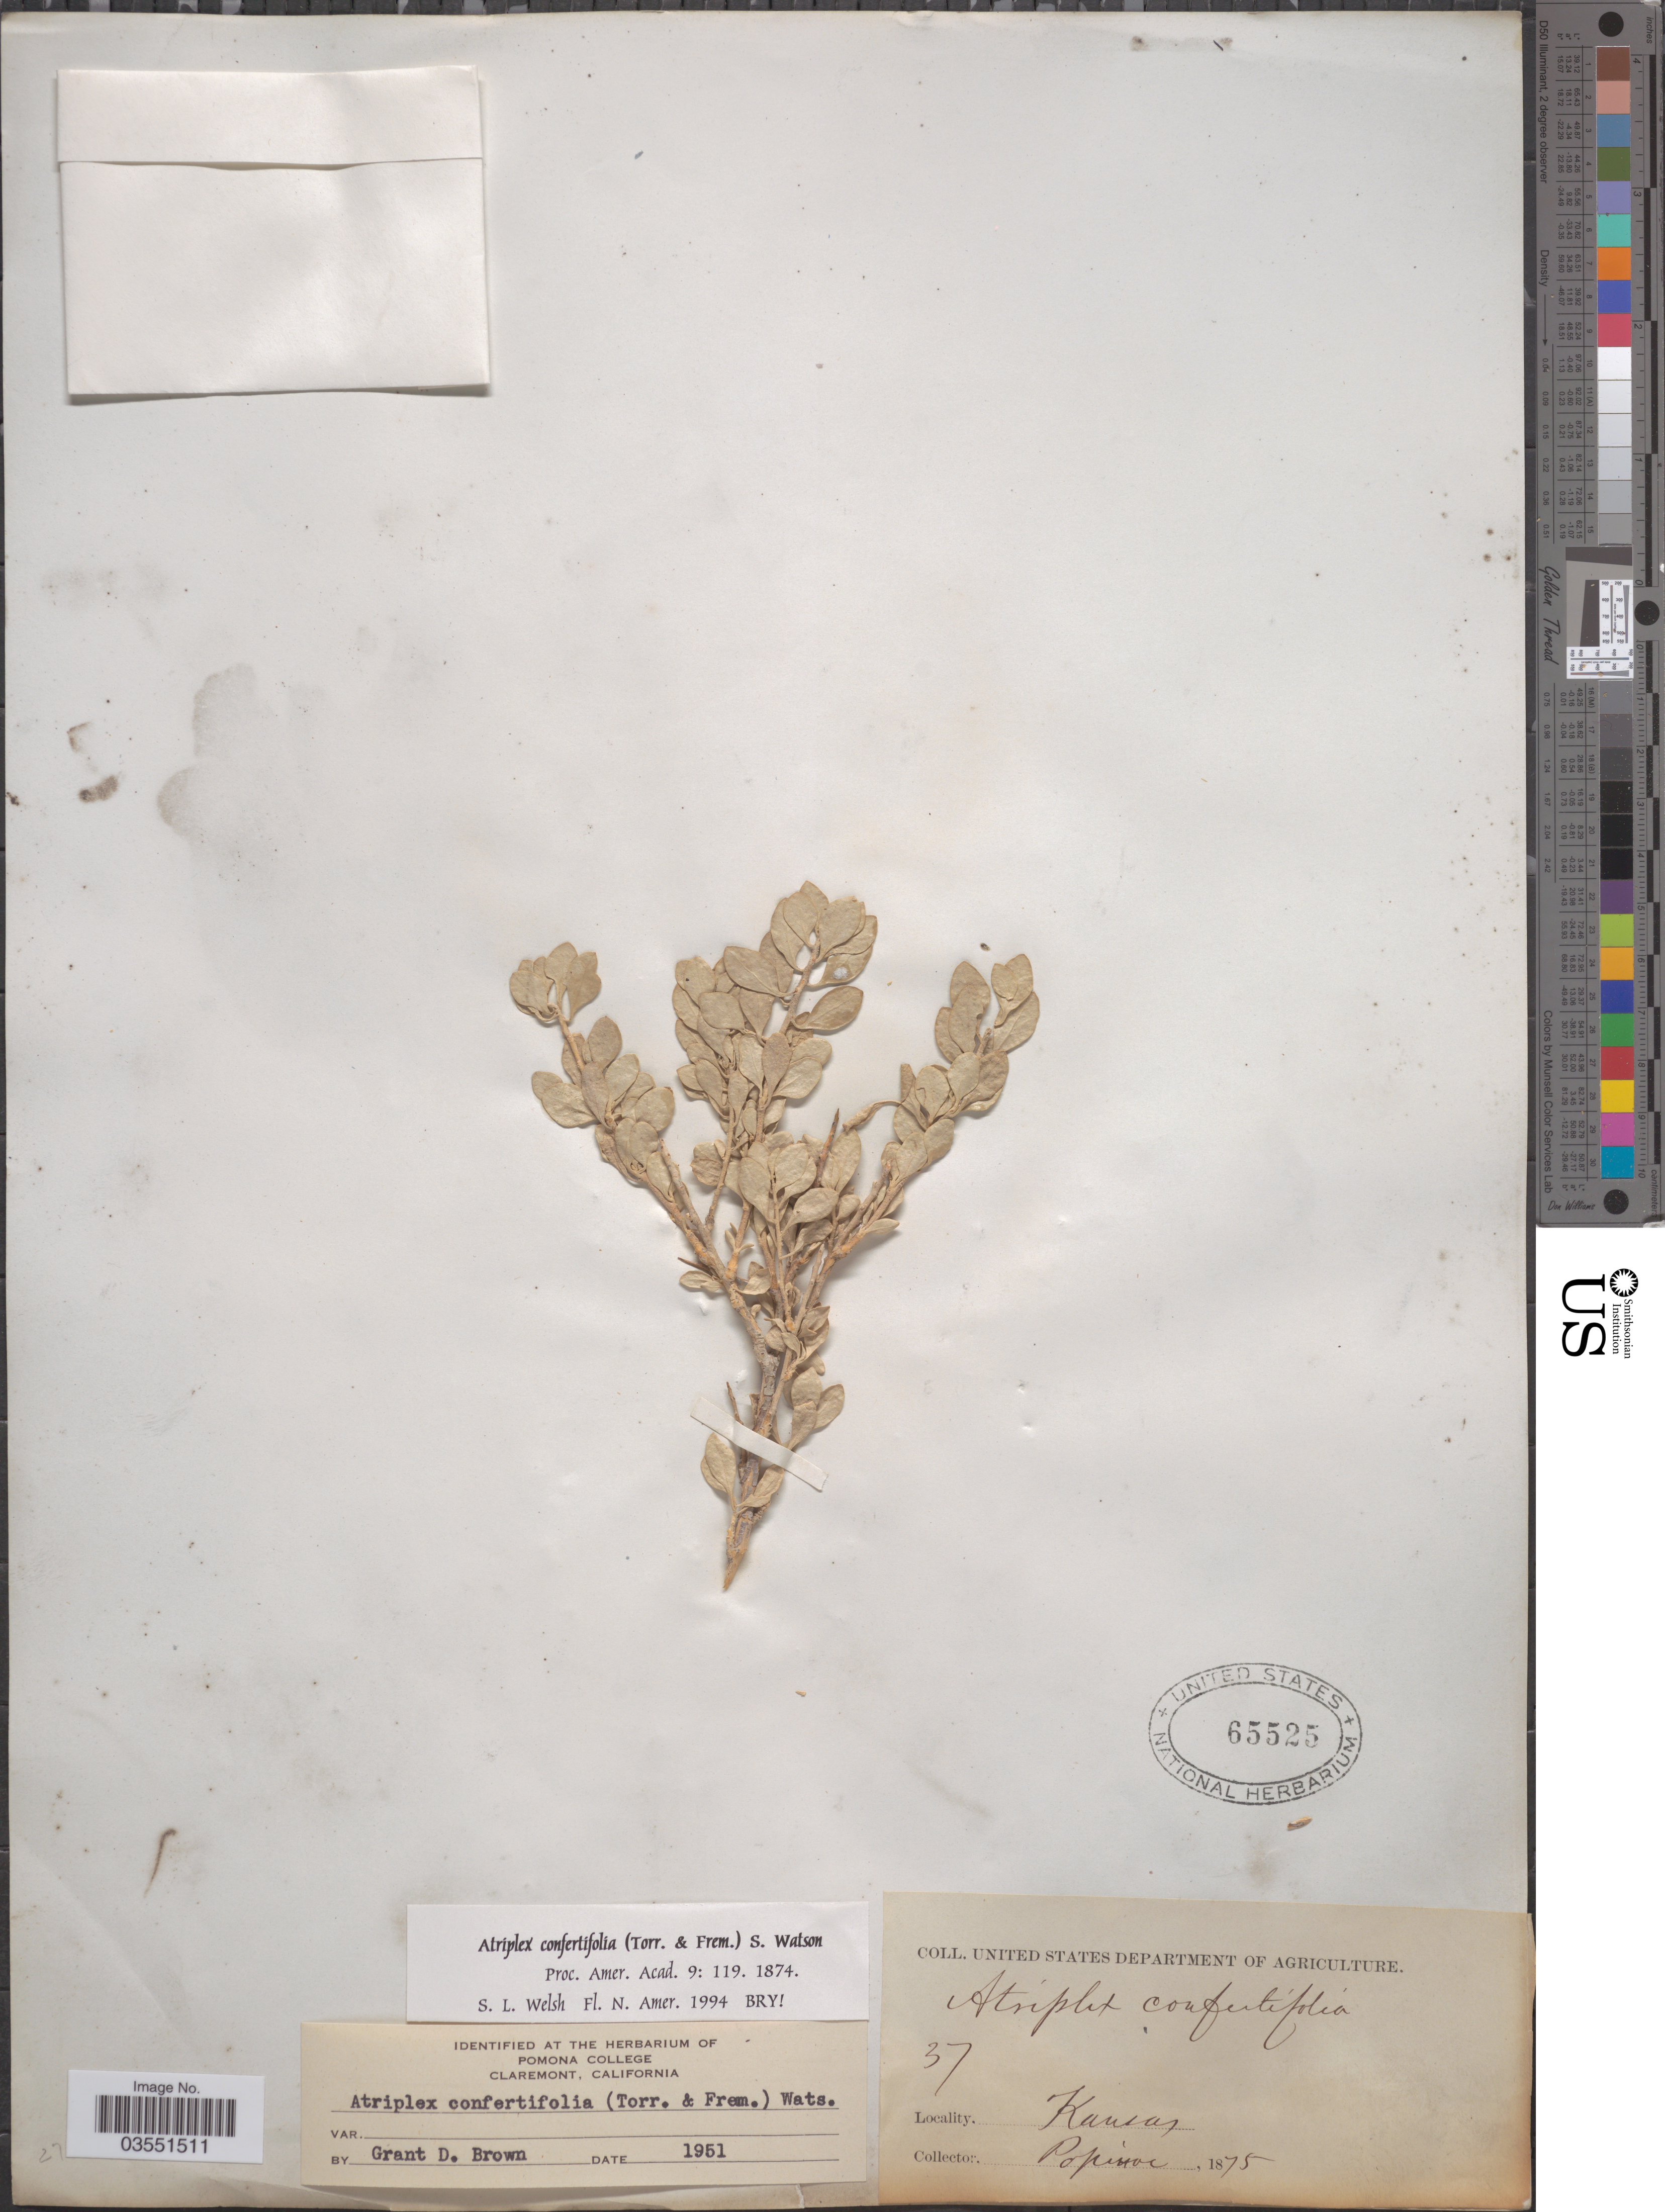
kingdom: Plantae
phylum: Tracheophyta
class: Magnoliopsida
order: Caryophyllales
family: Amaranthaceae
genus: Atriplex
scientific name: Atriplex confertifolia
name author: (Torr. & Frém.) S. Watson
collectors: -- Popinoe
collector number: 37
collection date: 1875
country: United States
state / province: Kansas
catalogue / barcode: US 65525